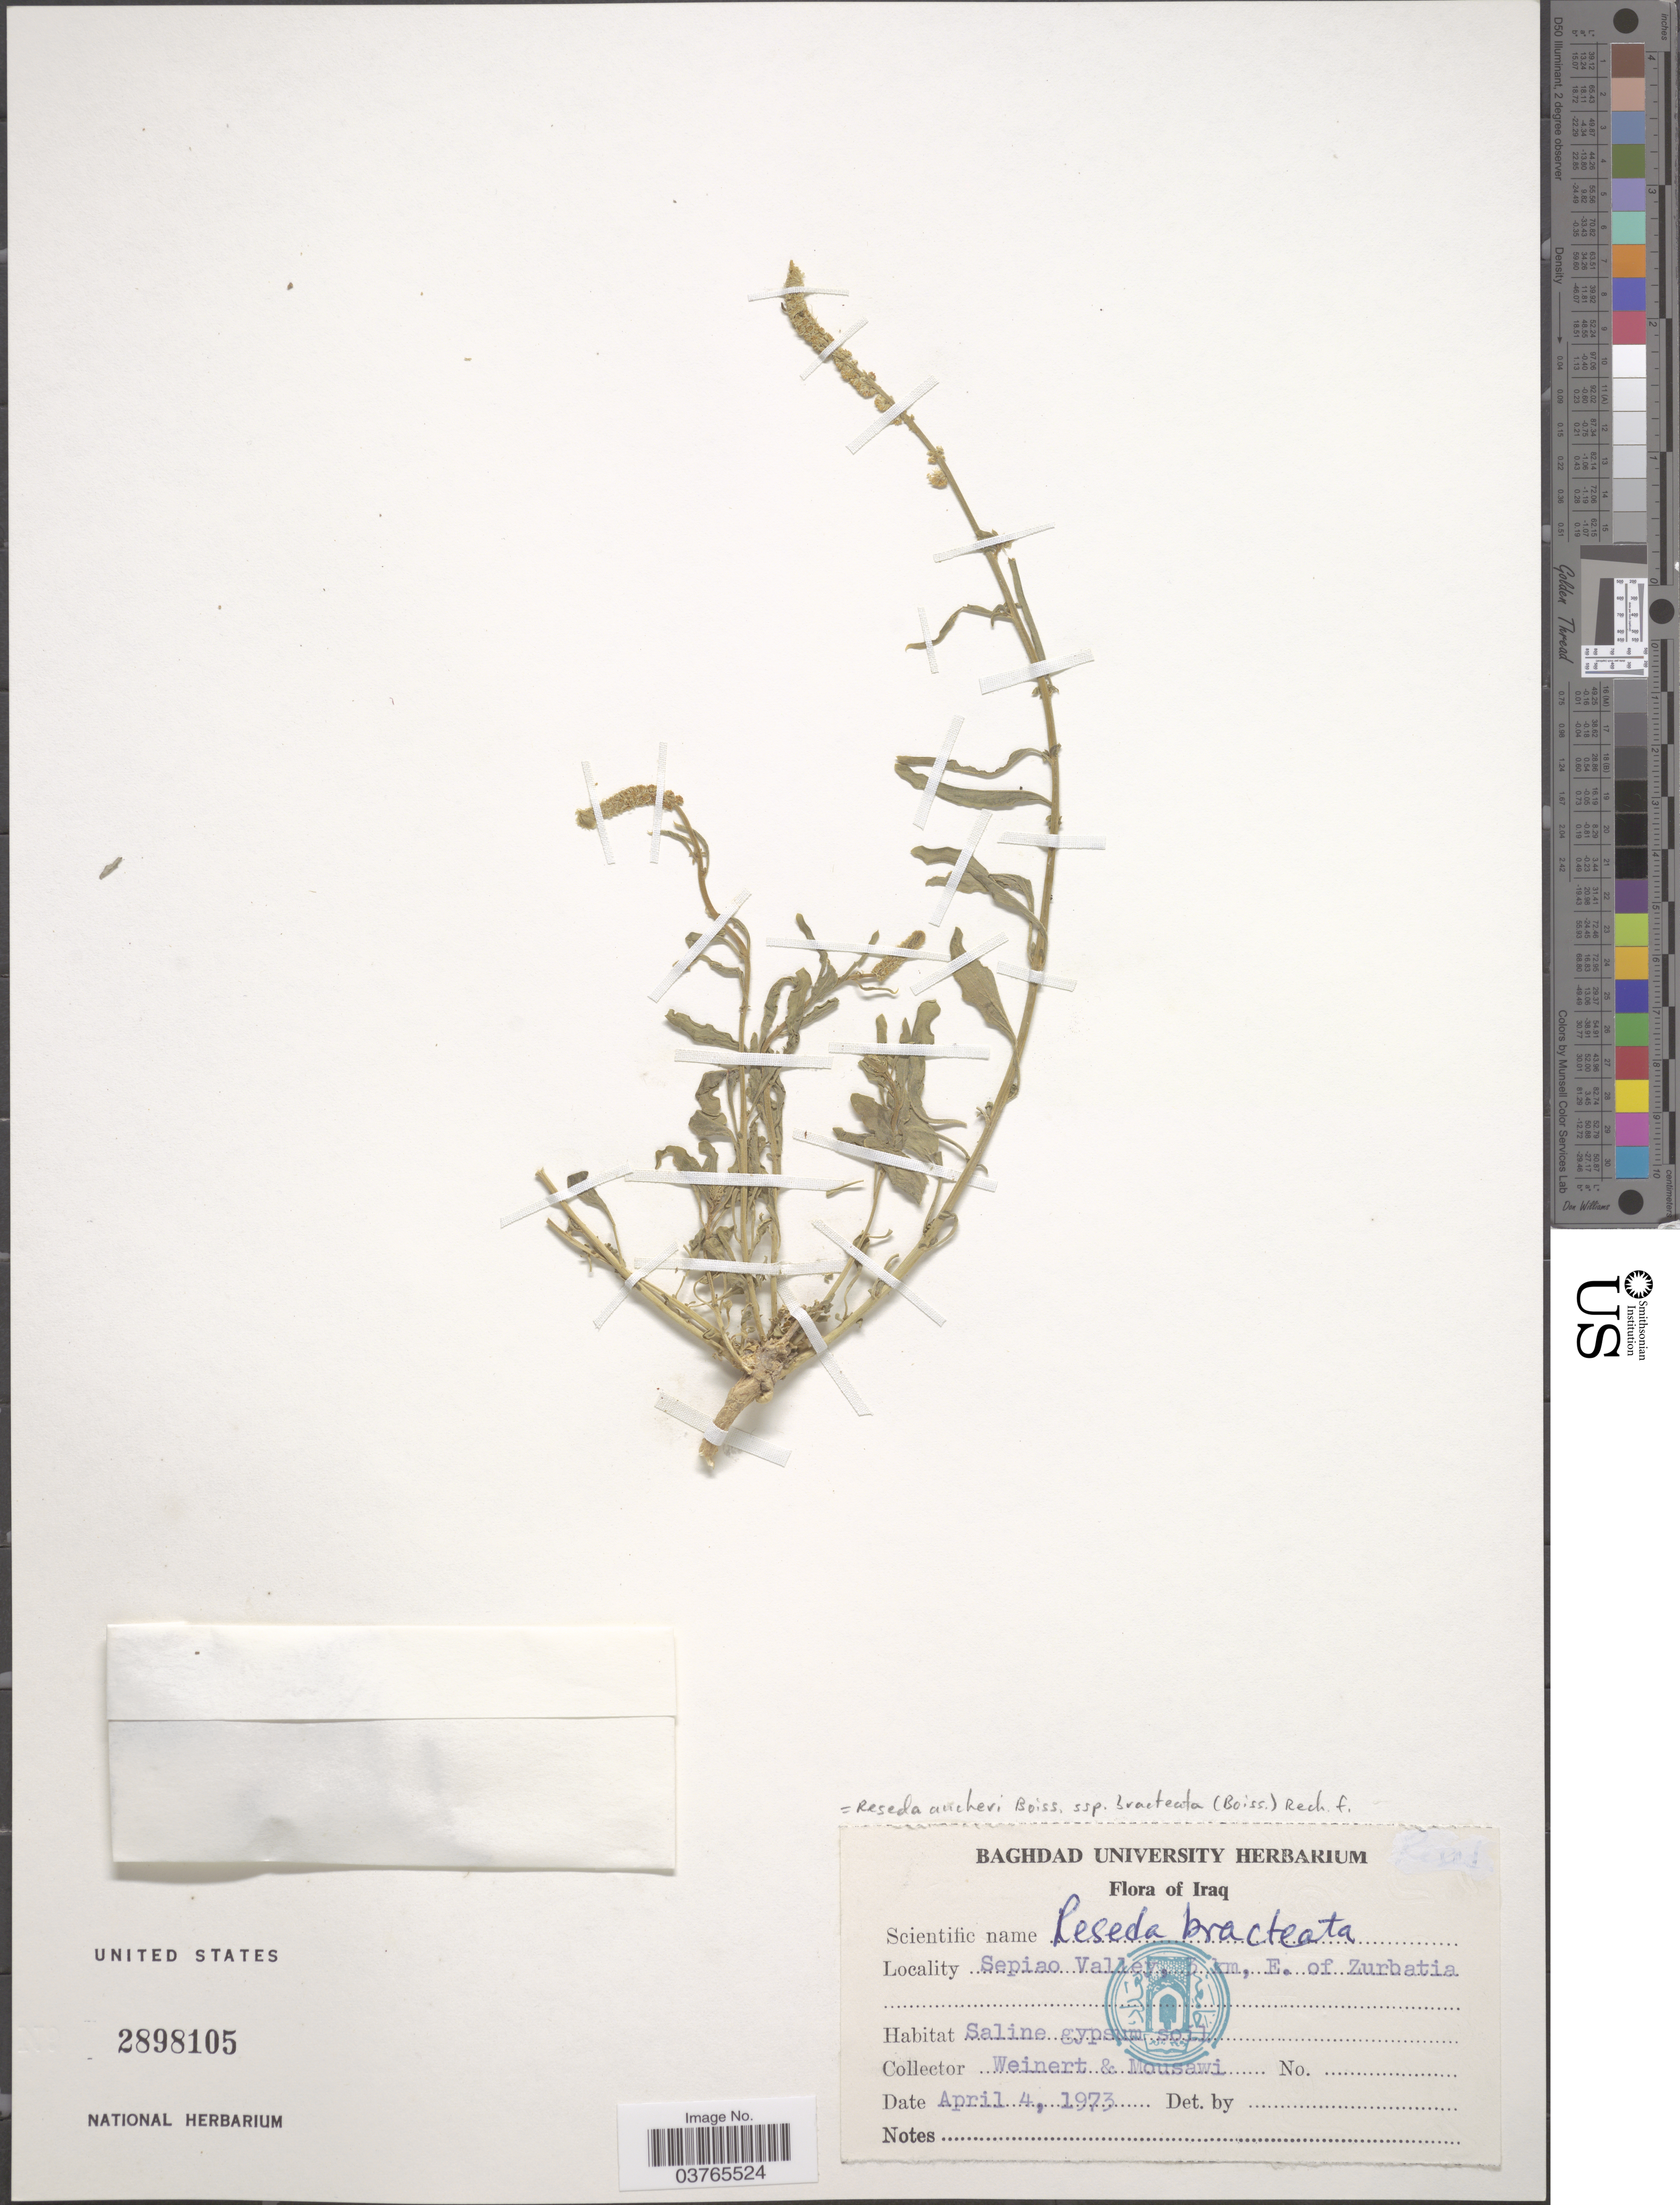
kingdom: Plantae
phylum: Tracheophyta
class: Magnoliopsida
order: Brassicales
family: Resedaceae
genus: Reseda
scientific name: Reseda aucheri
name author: Boiss.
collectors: Weinert, -- & Mousawi, --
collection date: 1973-04-04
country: Iraq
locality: Sepiao Valley, 3 km, E. of Zurbatia.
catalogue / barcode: US 2898105